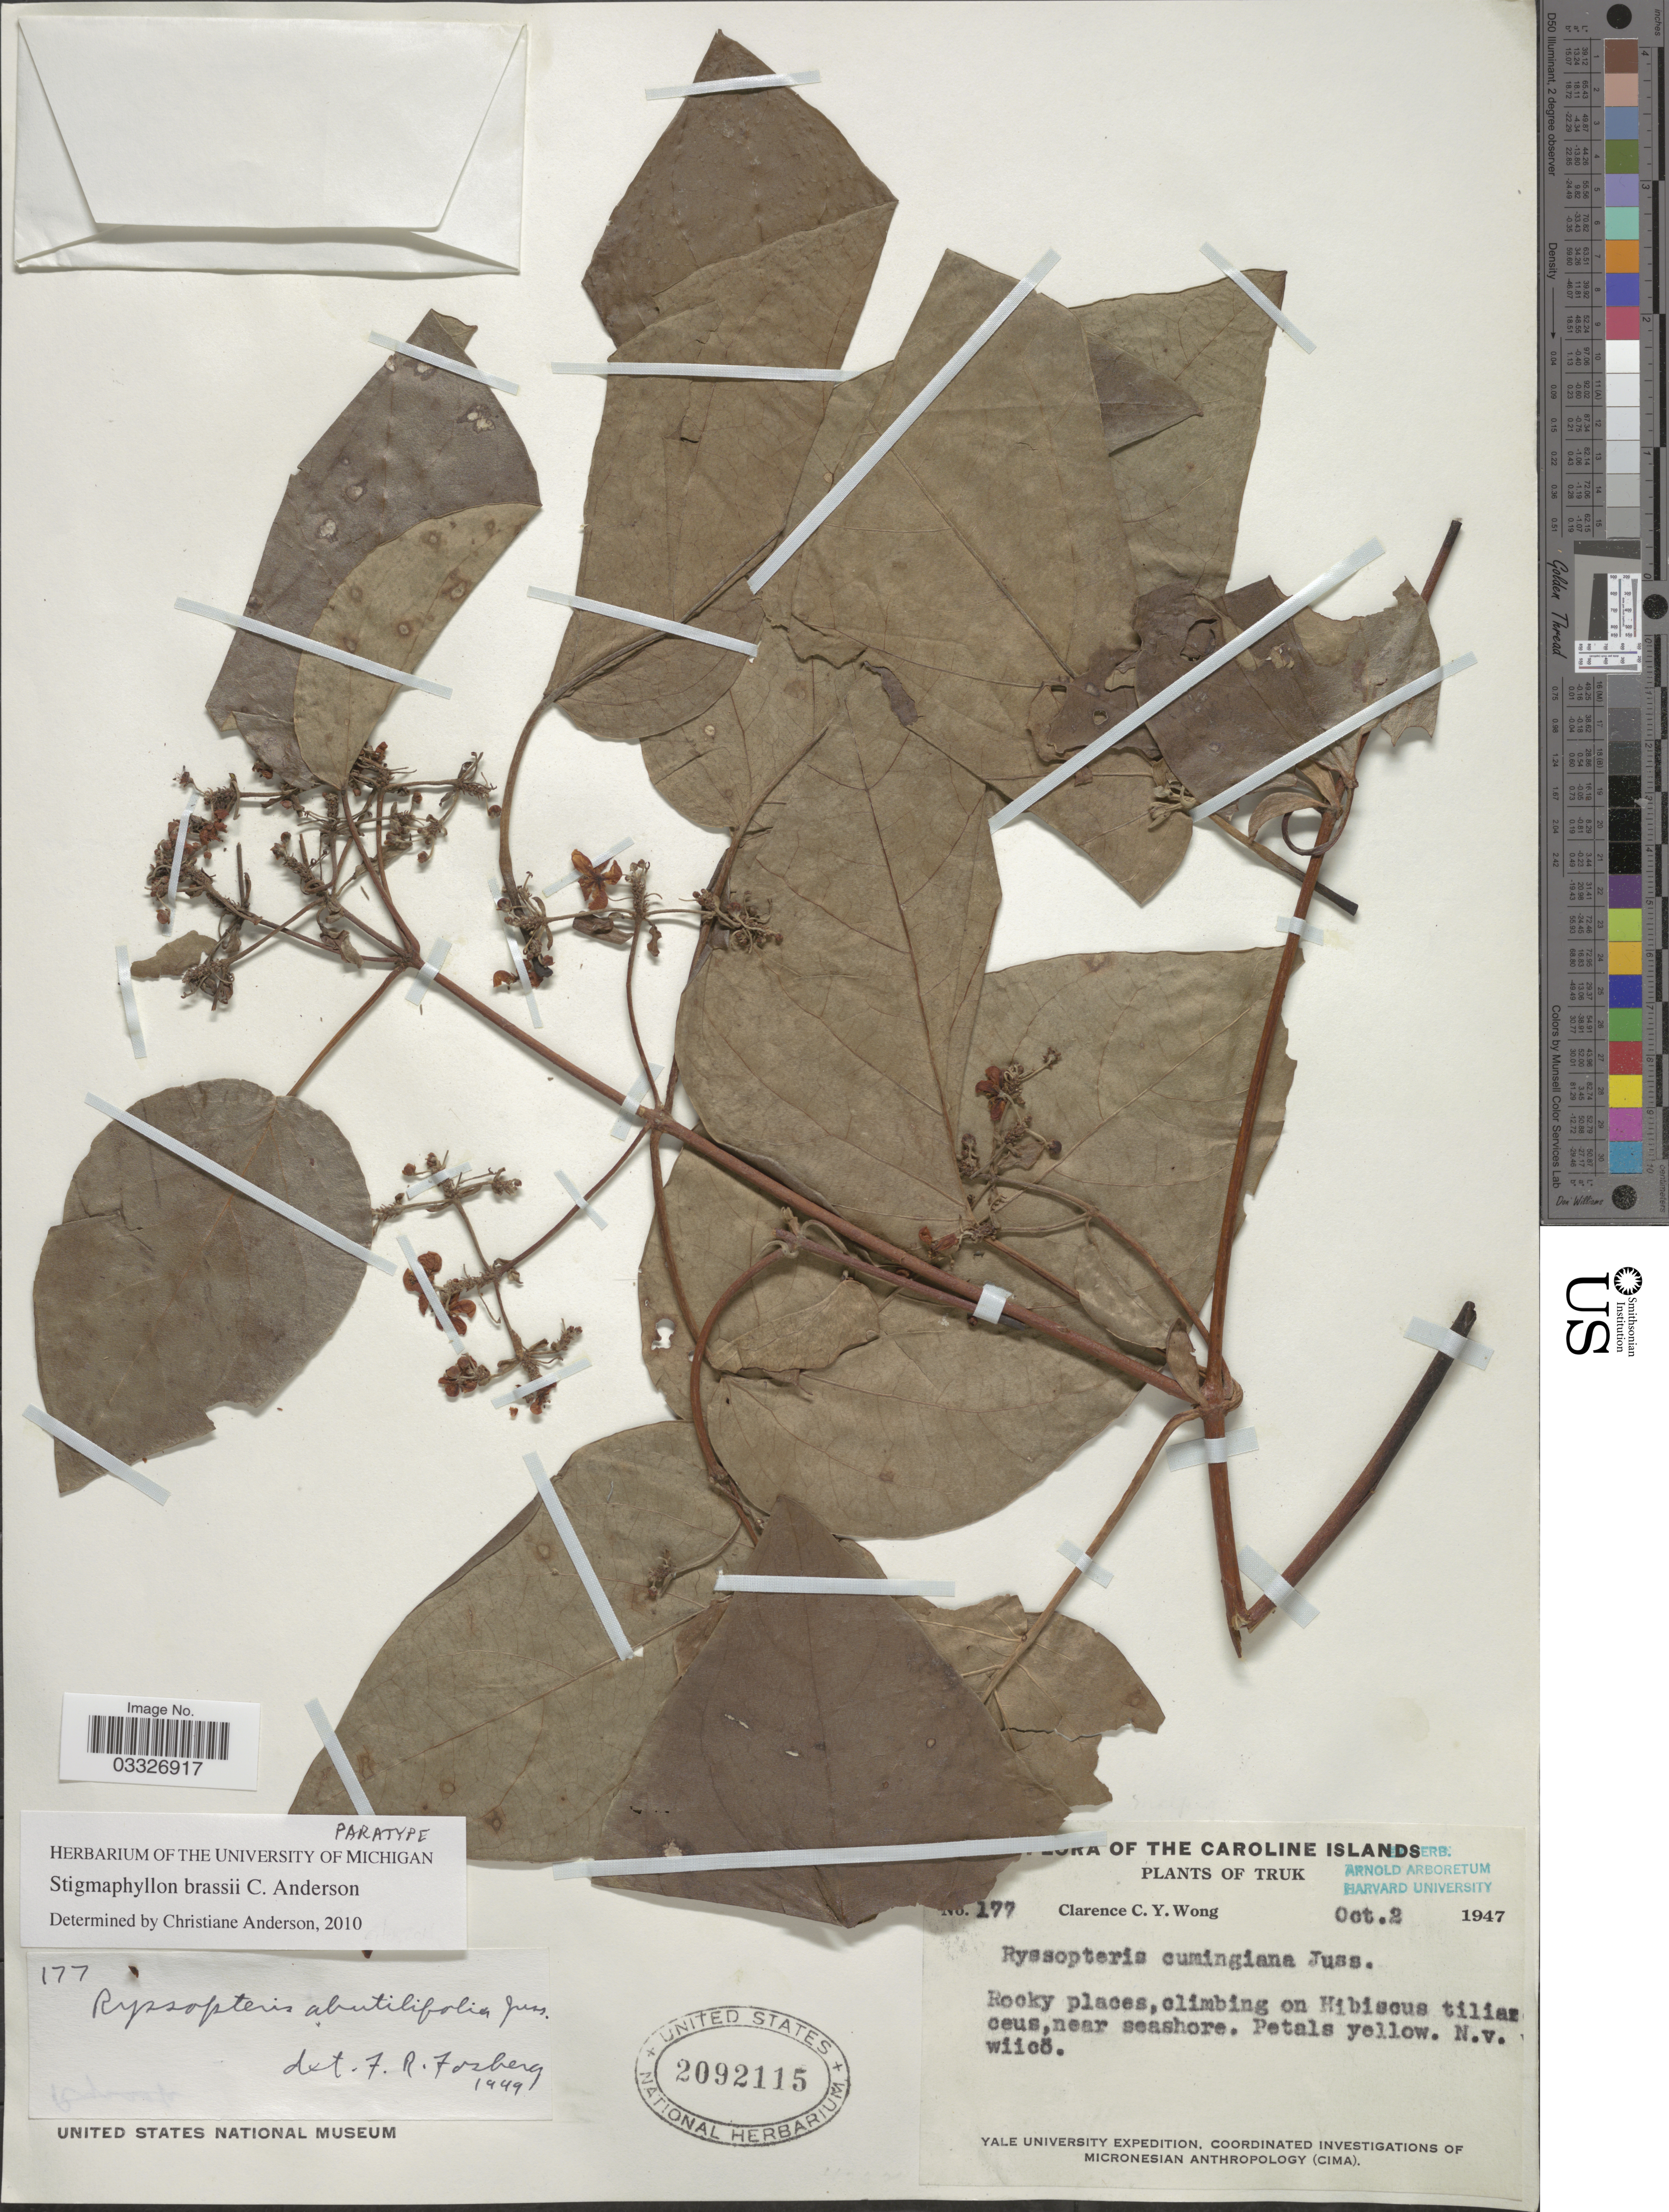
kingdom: Plantae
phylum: Tracheophyta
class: Magnoliopsida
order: Malpighiales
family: Malpighiaceae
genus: Stigmaphyllon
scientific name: Stigmaphyllon brassii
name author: C.E. Anderson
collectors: C. Wong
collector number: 177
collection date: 1947-10-02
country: Micronesia, Federated States of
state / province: Truk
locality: The Caroline Islands.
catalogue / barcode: US 2092115